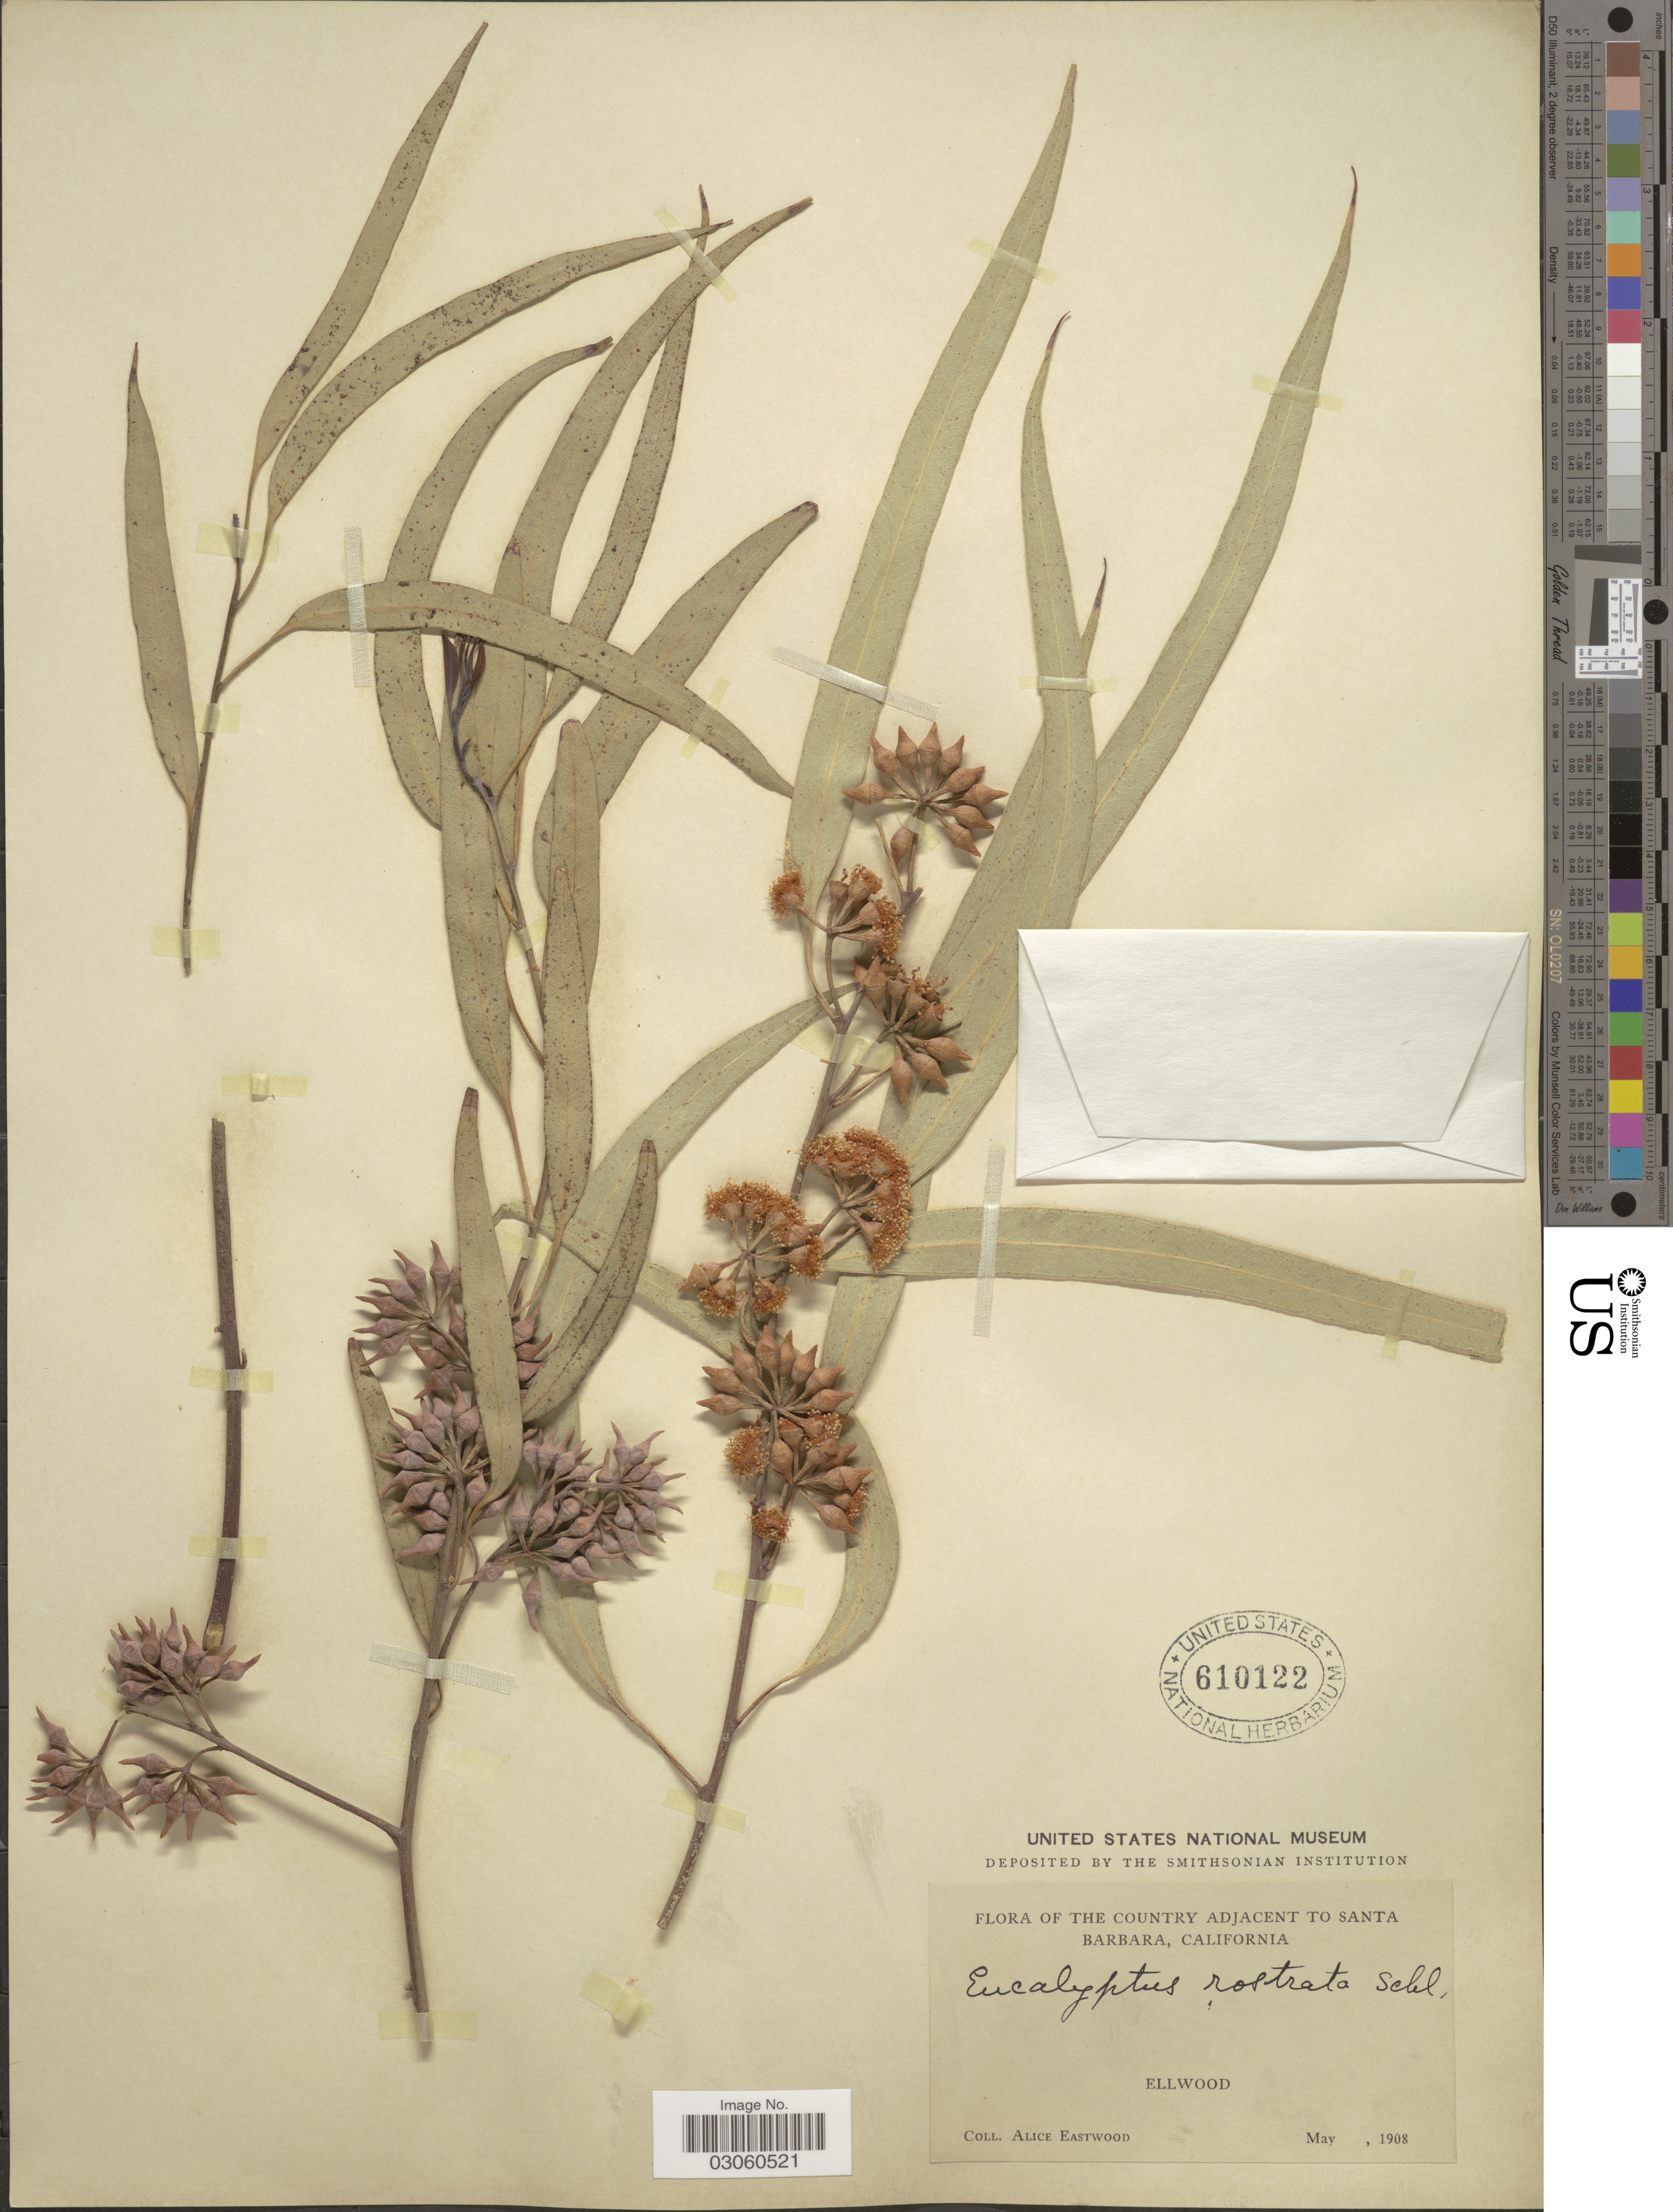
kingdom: Plantae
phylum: Tracheophyta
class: Magnoliopsida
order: Myrtales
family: Myrtaceae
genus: Eucalyptus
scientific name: Eucalyptus rostrata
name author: Schltdl.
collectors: A. Eastwood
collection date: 1908-05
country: United States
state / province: California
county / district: Santa Barbara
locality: Country adjacent to Santa Barbara. Ellwood.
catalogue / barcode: US 610122